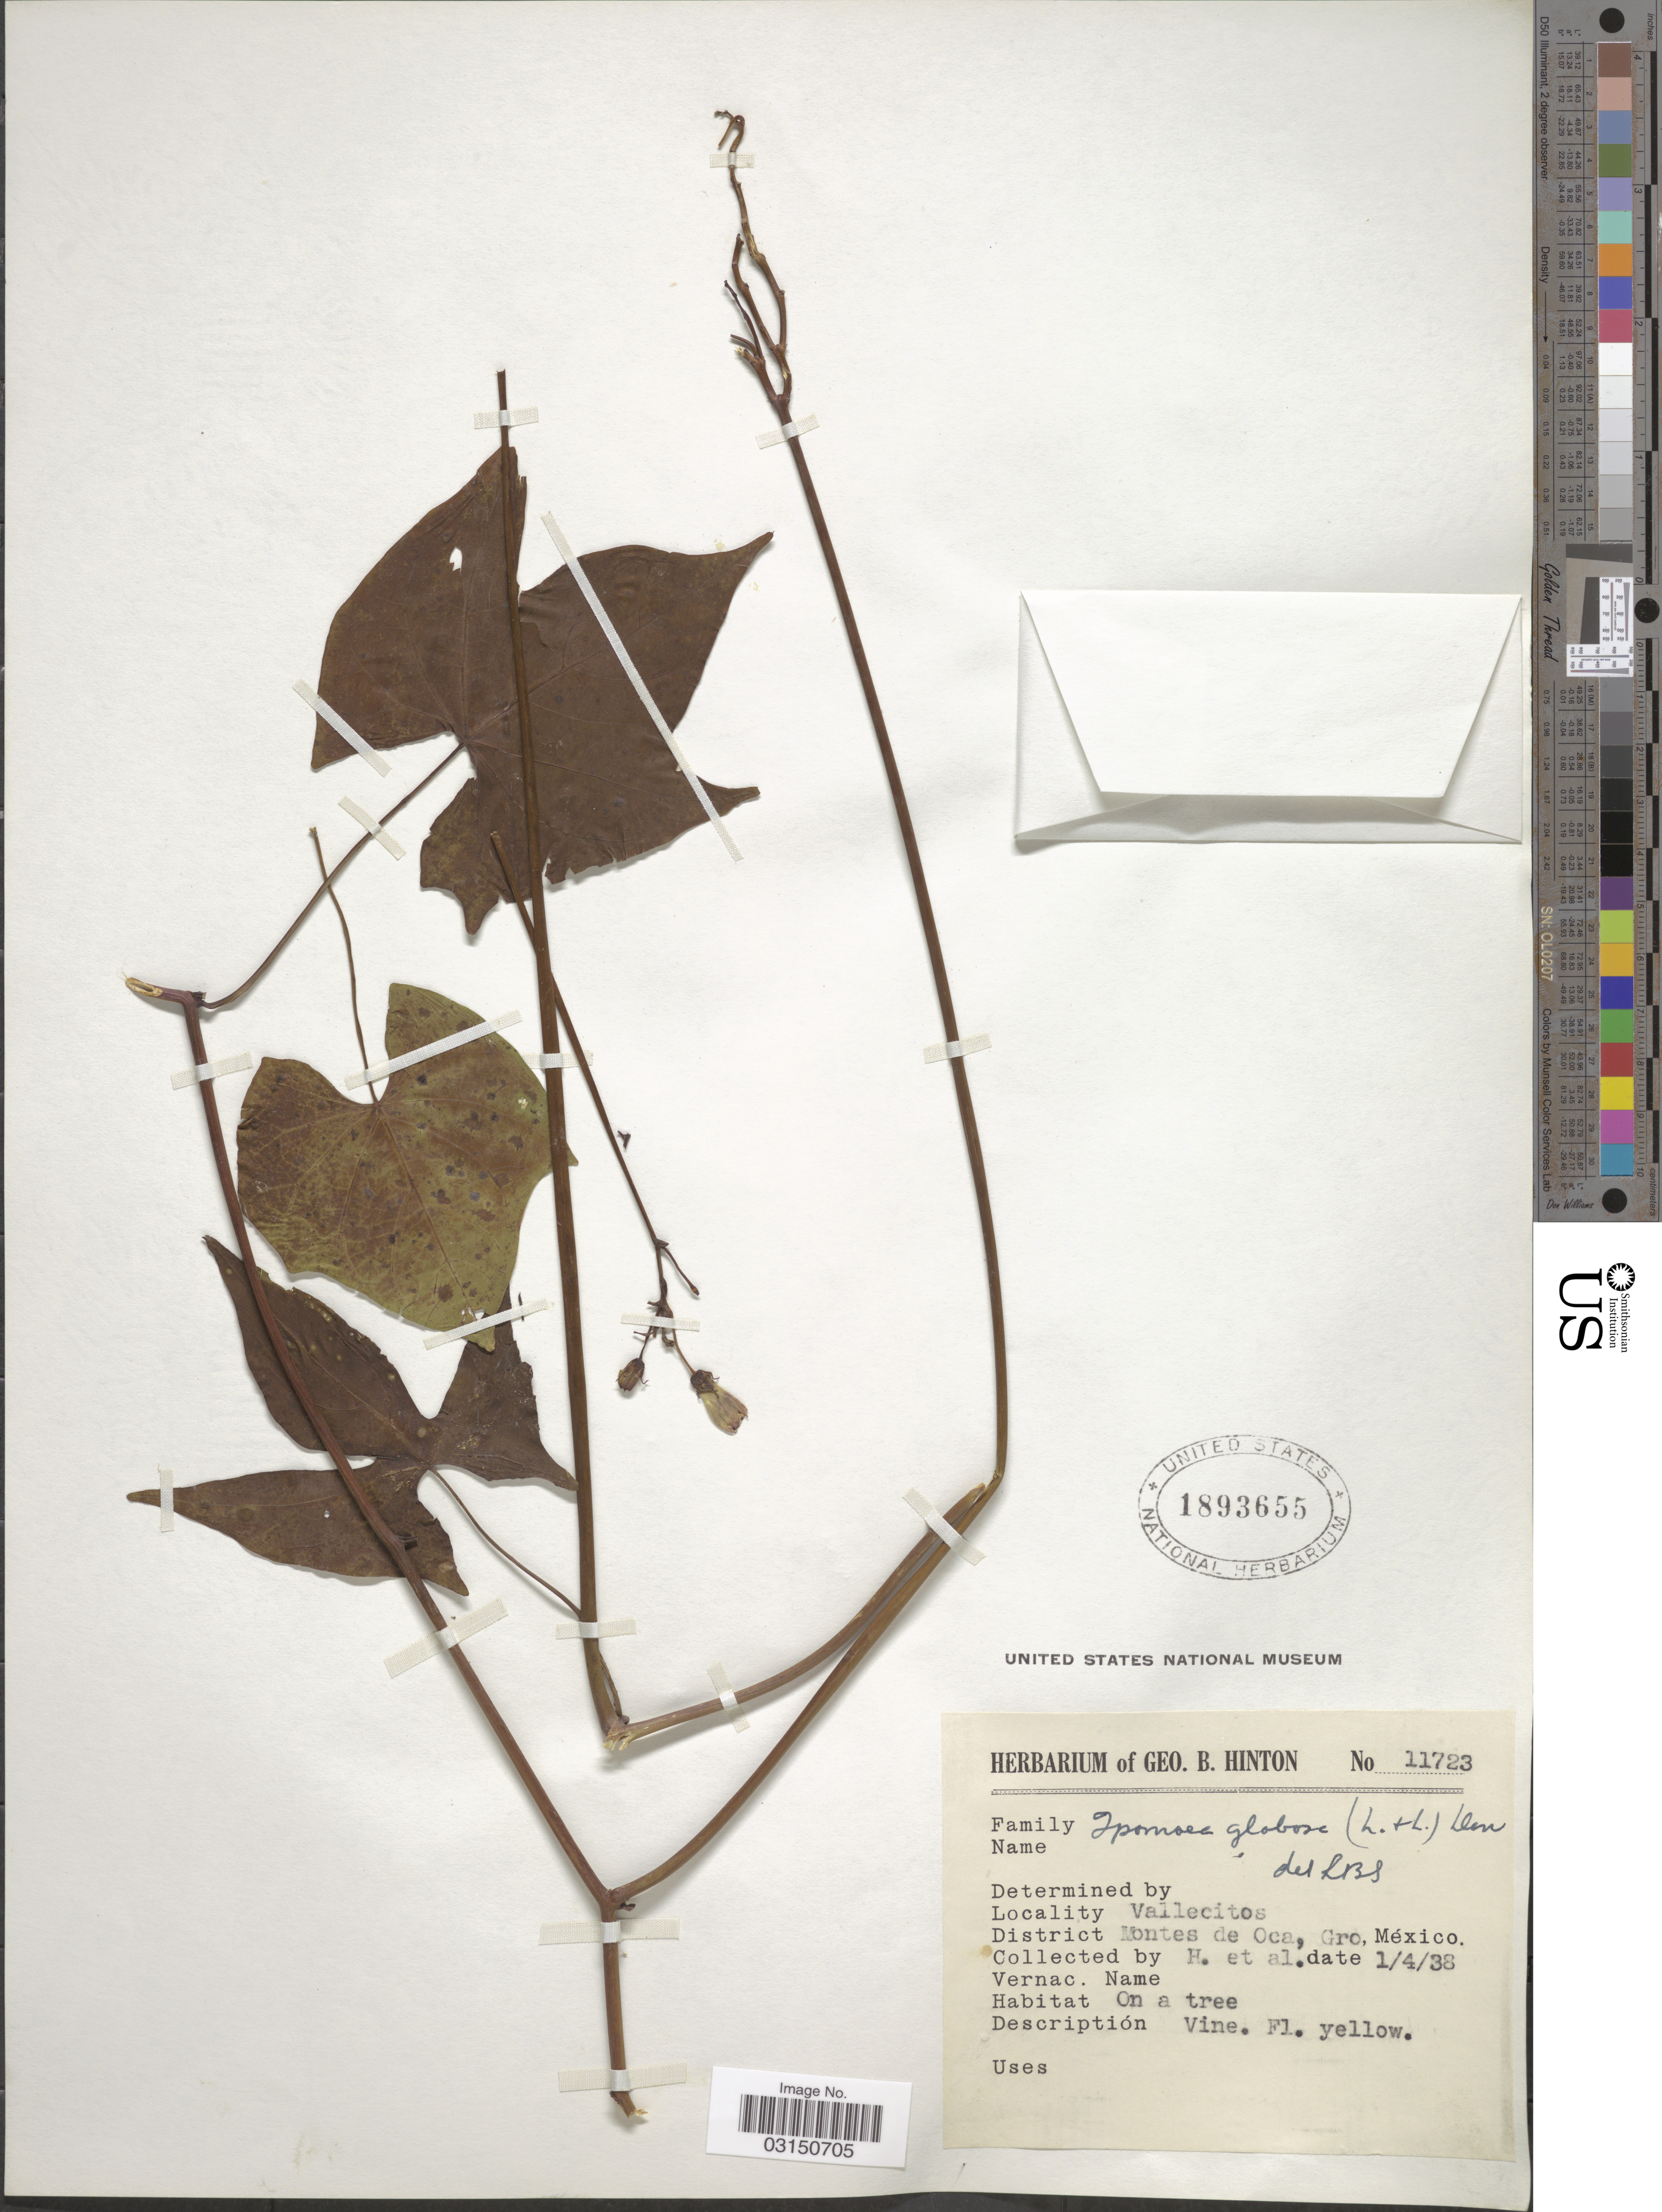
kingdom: Plantae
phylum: Tracheophyta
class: Magnoliopsida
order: Solanales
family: Convolvulaceae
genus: Ipomoea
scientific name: Ipomoea neei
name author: (Spreng.) O'Donell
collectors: G. B. Hinton & et al.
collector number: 11723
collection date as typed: Transcribed d/m/y: 1/4/38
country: Mexico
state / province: Guerrero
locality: Vallecitos. District Montes de Oca.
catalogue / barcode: US 1893655